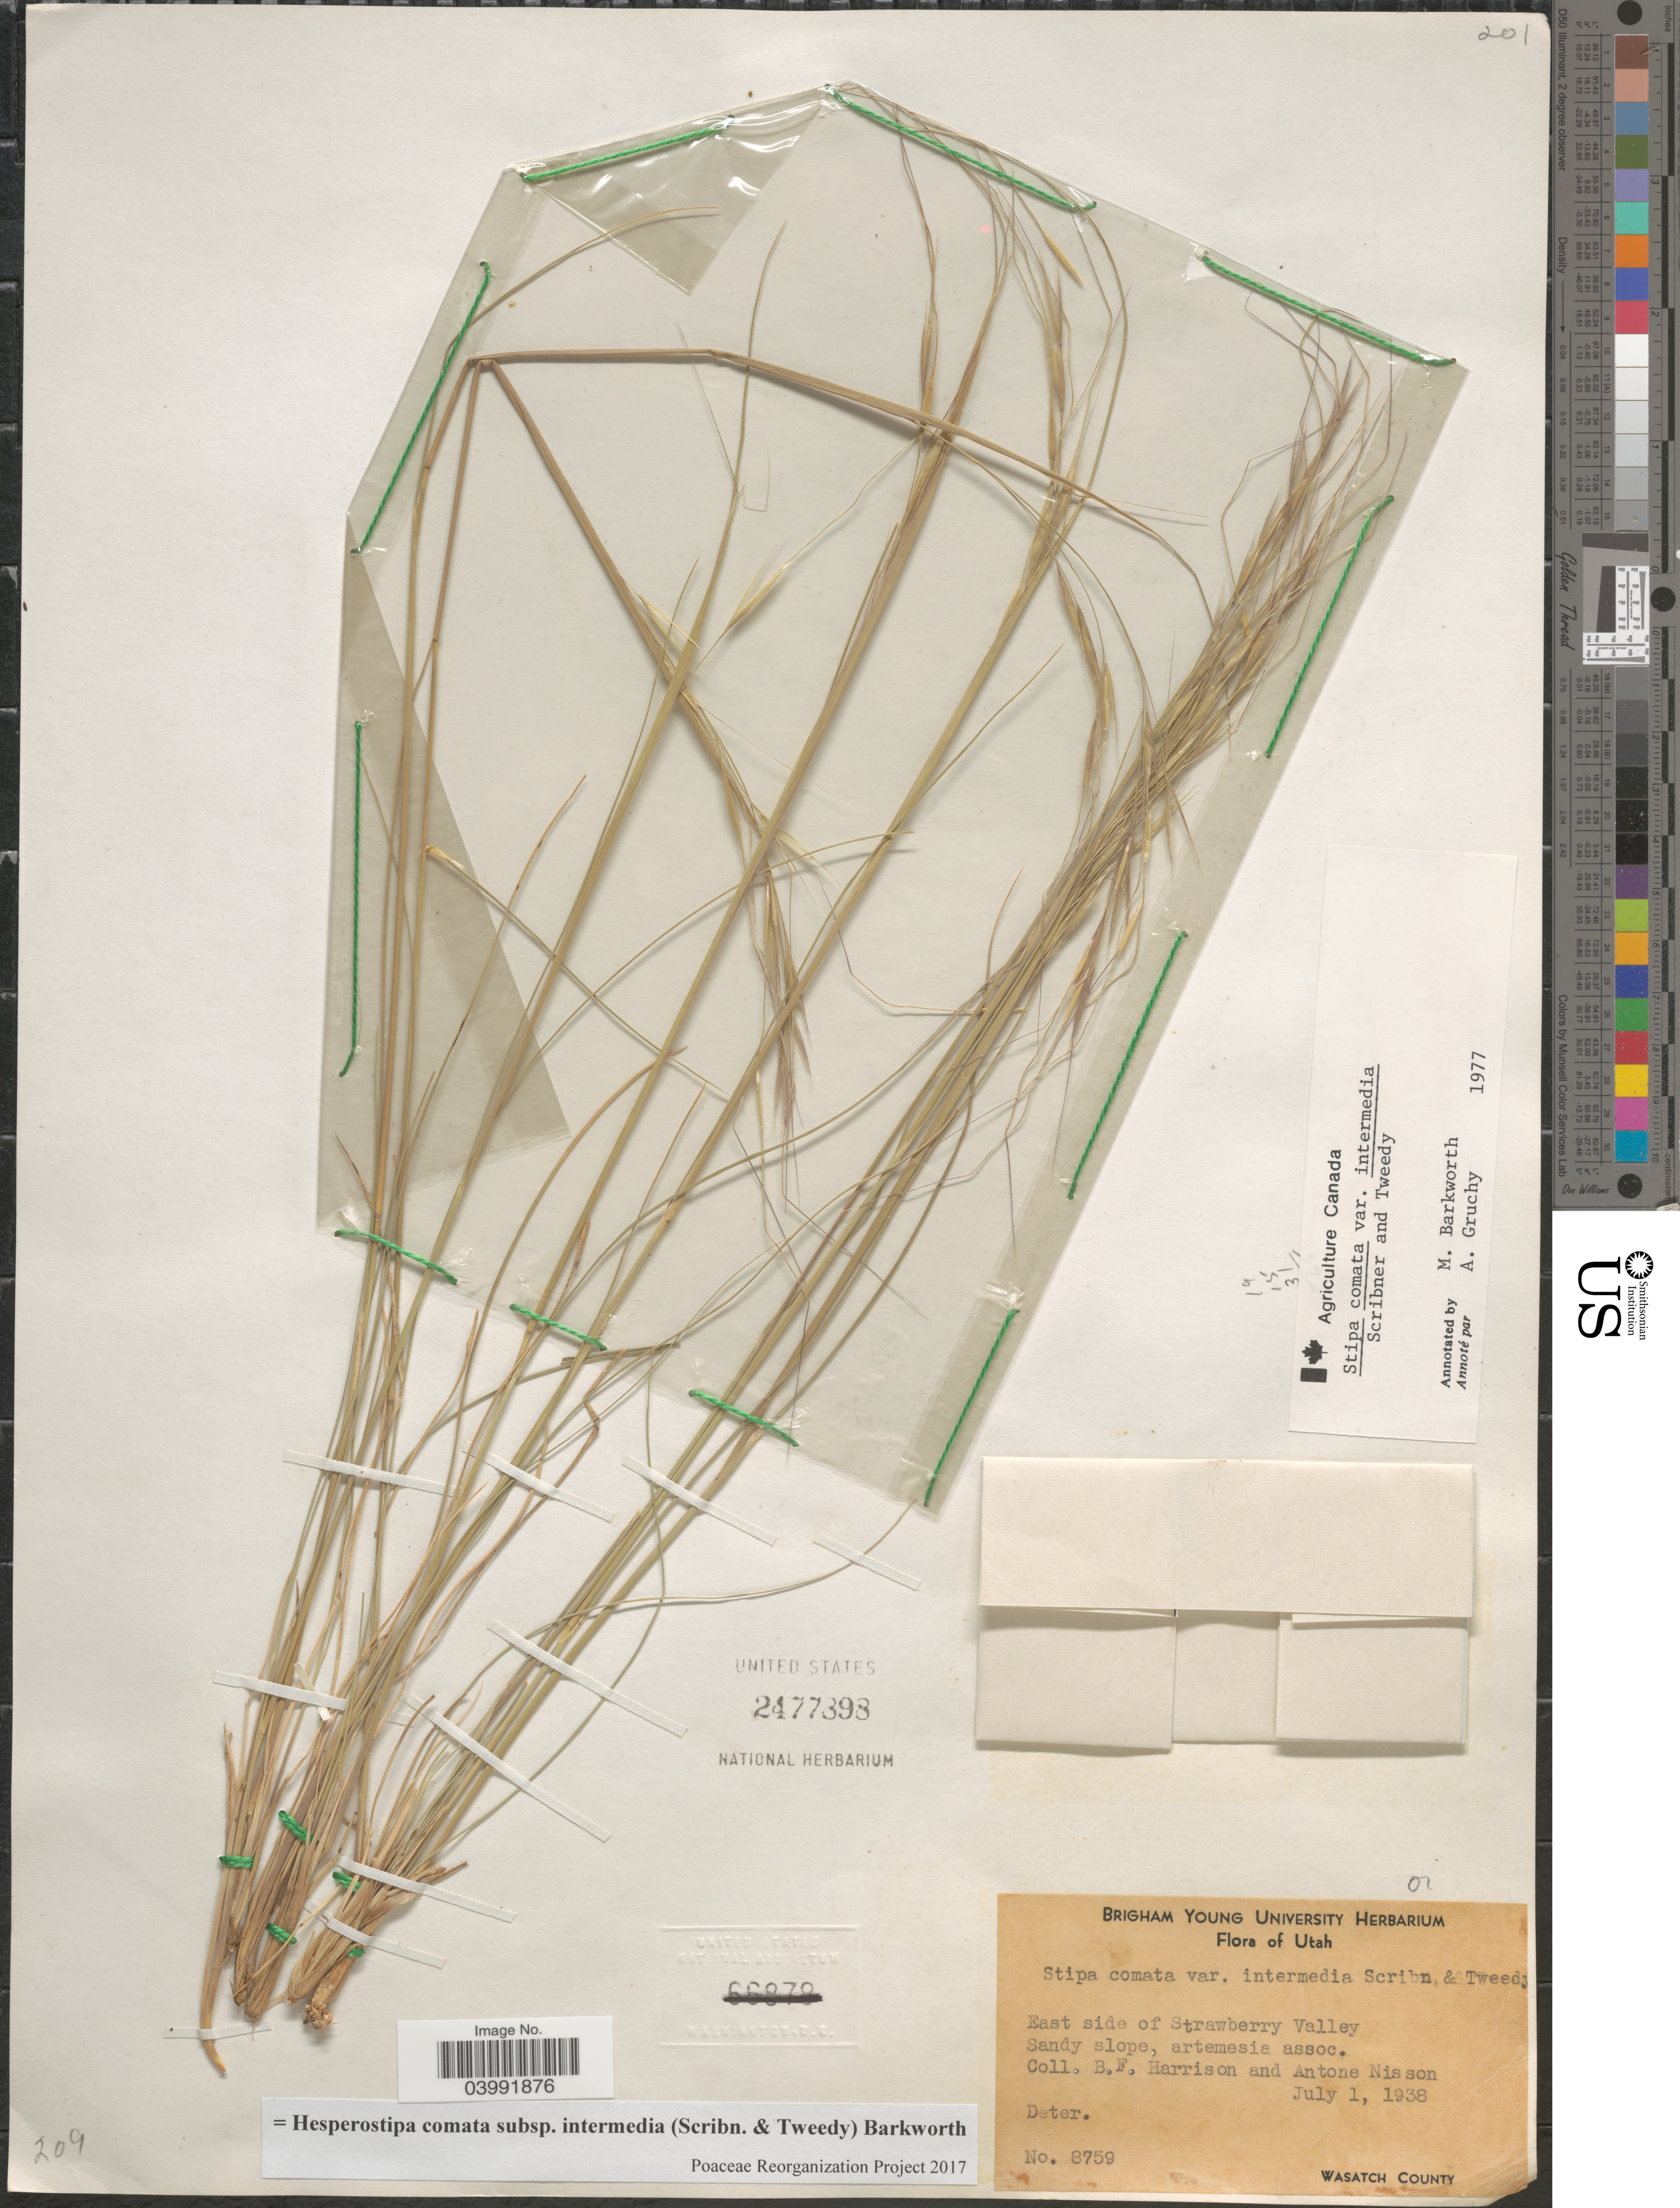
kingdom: Plantae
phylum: Tracheophyta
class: Liliopsida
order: Poales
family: Poaceae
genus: Hesperostipa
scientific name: Hesperostipa comata subsp. intermedia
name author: (Scribn. & Tweedy) Barkworth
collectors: B. F. Harrison & A. Nisson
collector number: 8759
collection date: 1938-07-01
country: United States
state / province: Utah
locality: East side of Strawberry Valley. Sandy slope, artemesia assoc. Wasatch County.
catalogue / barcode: US 247898